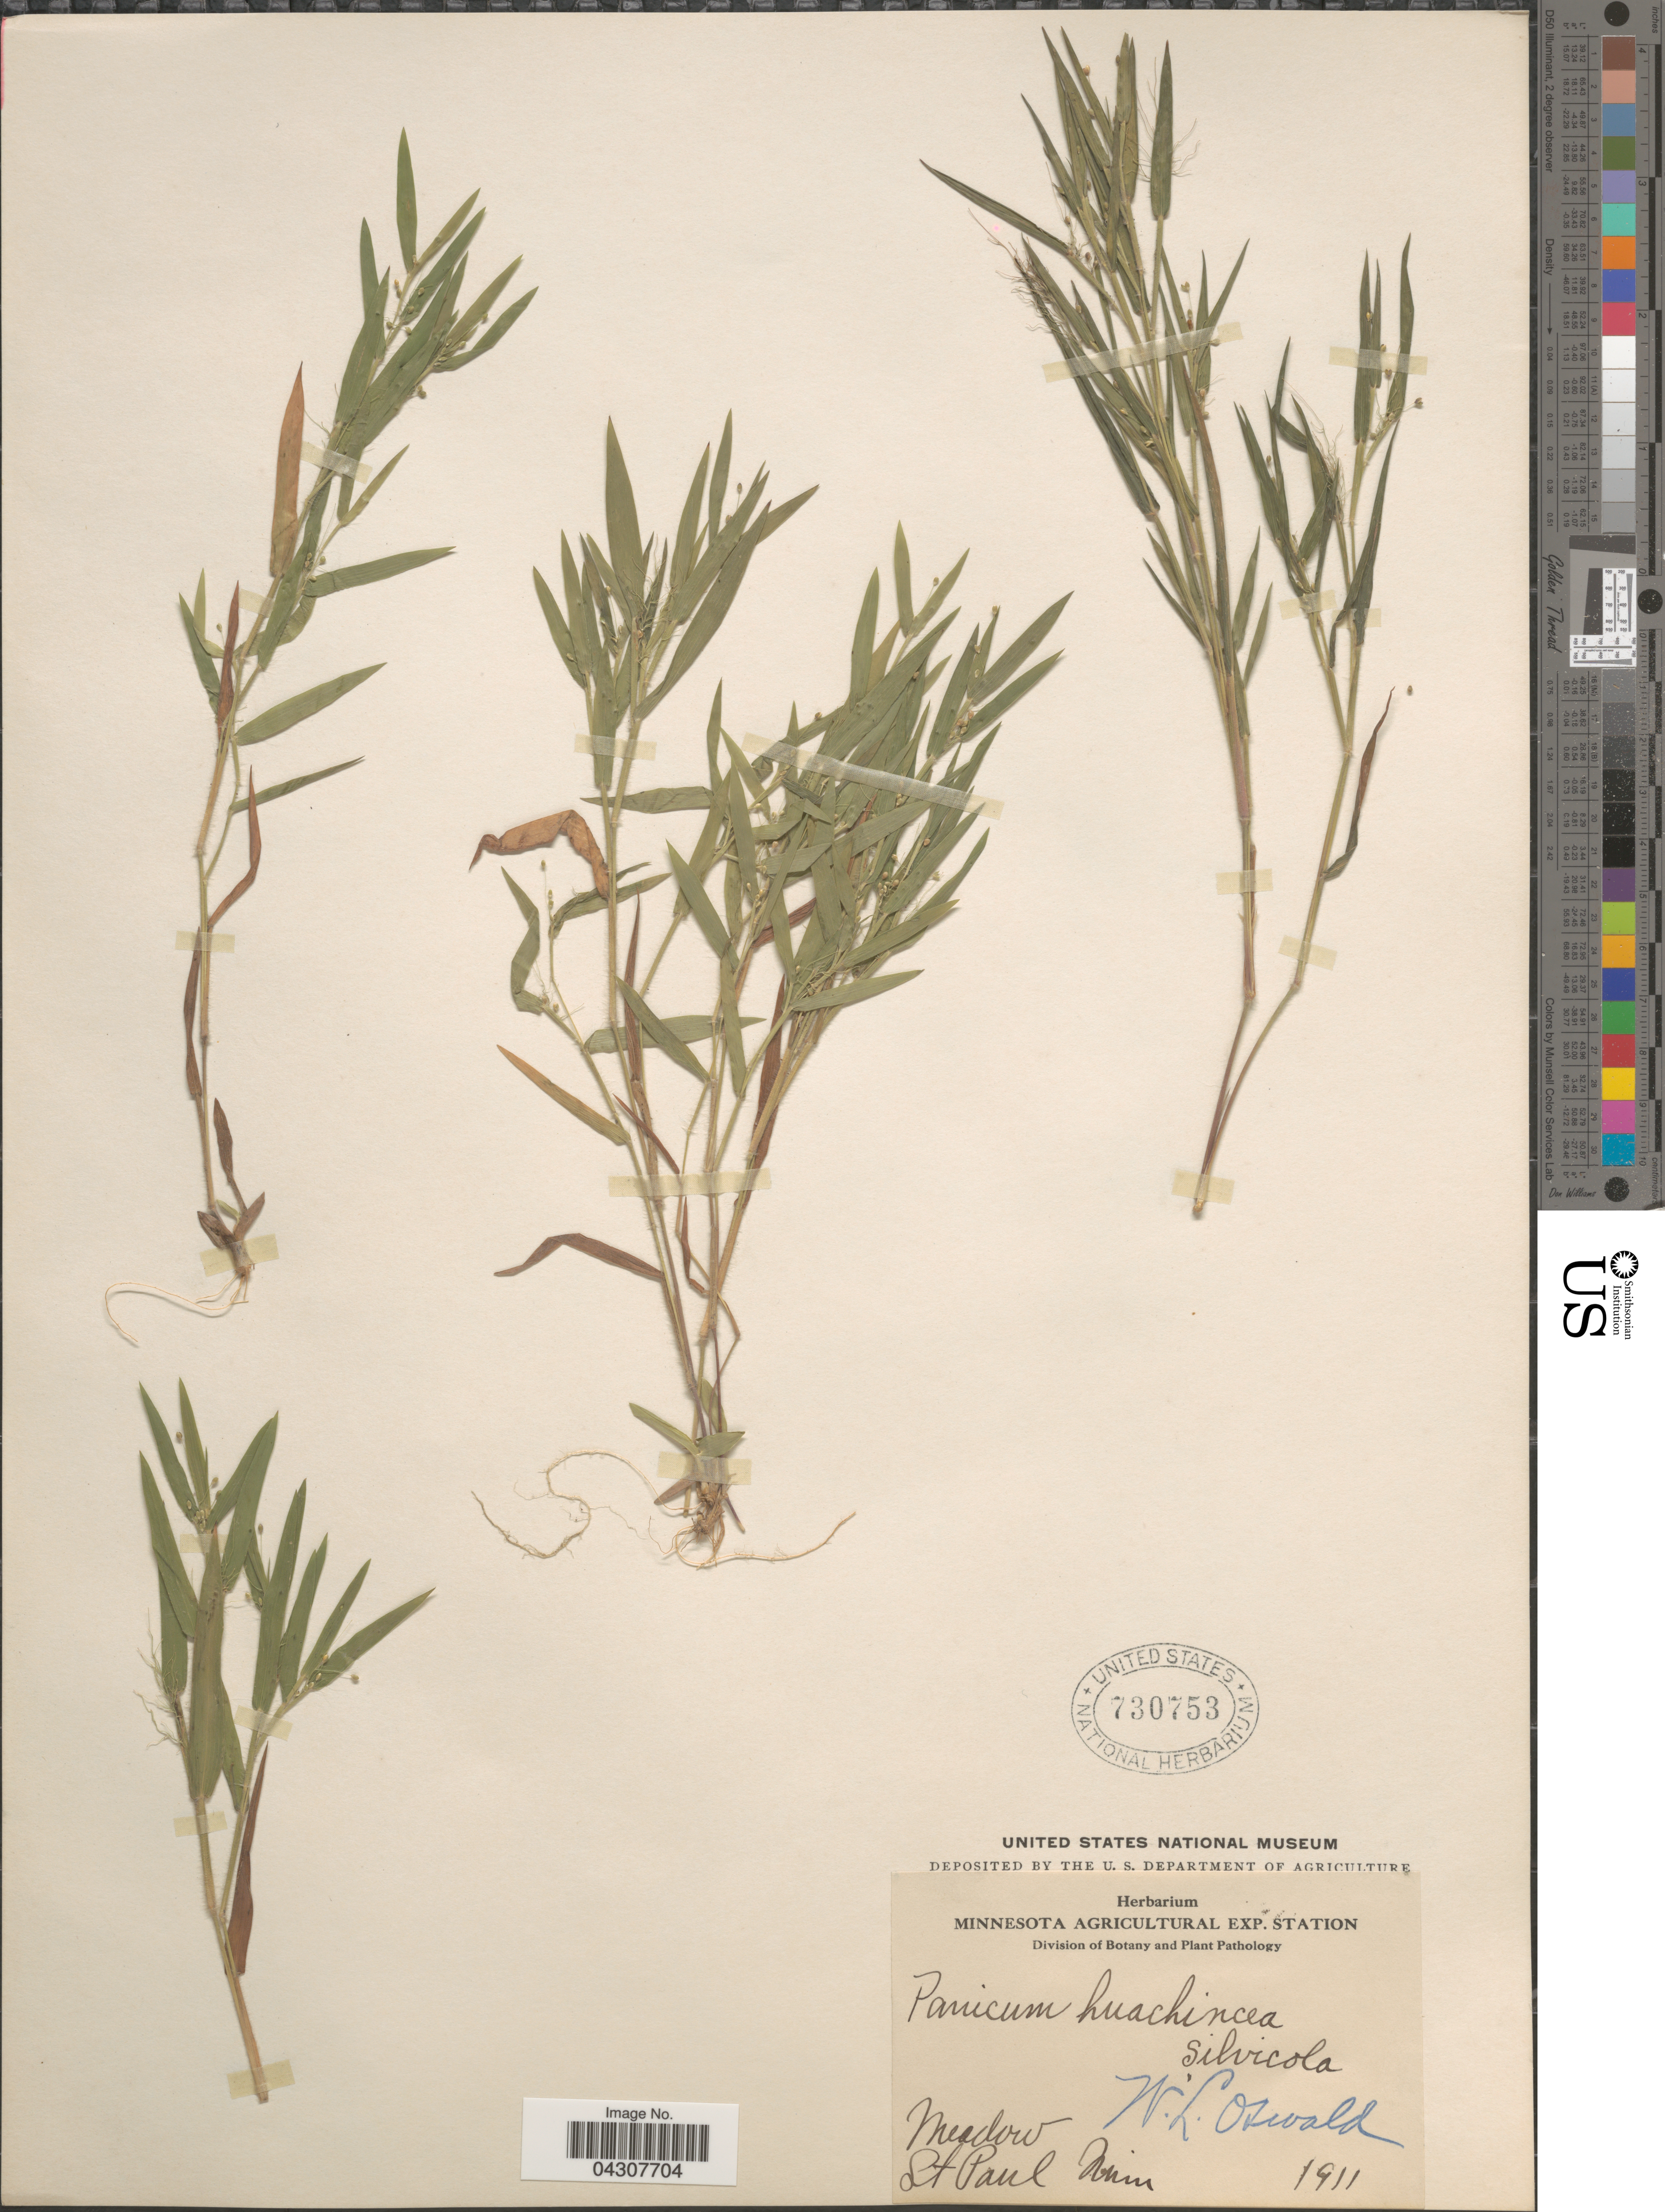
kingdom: Plantae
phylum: Tracheophyta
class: Liliopsida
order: Poales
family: Poaceae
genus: Dichanthelium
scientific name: Dichanthelium acuminatum var. acuminatum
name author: (Sw.) Gould & C.A. Clark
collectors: W. Oswald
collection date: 1911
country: United States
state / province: Minnesota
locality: Minnesota Agricultural Exp. Station. St Paul.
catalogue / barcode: US 730753